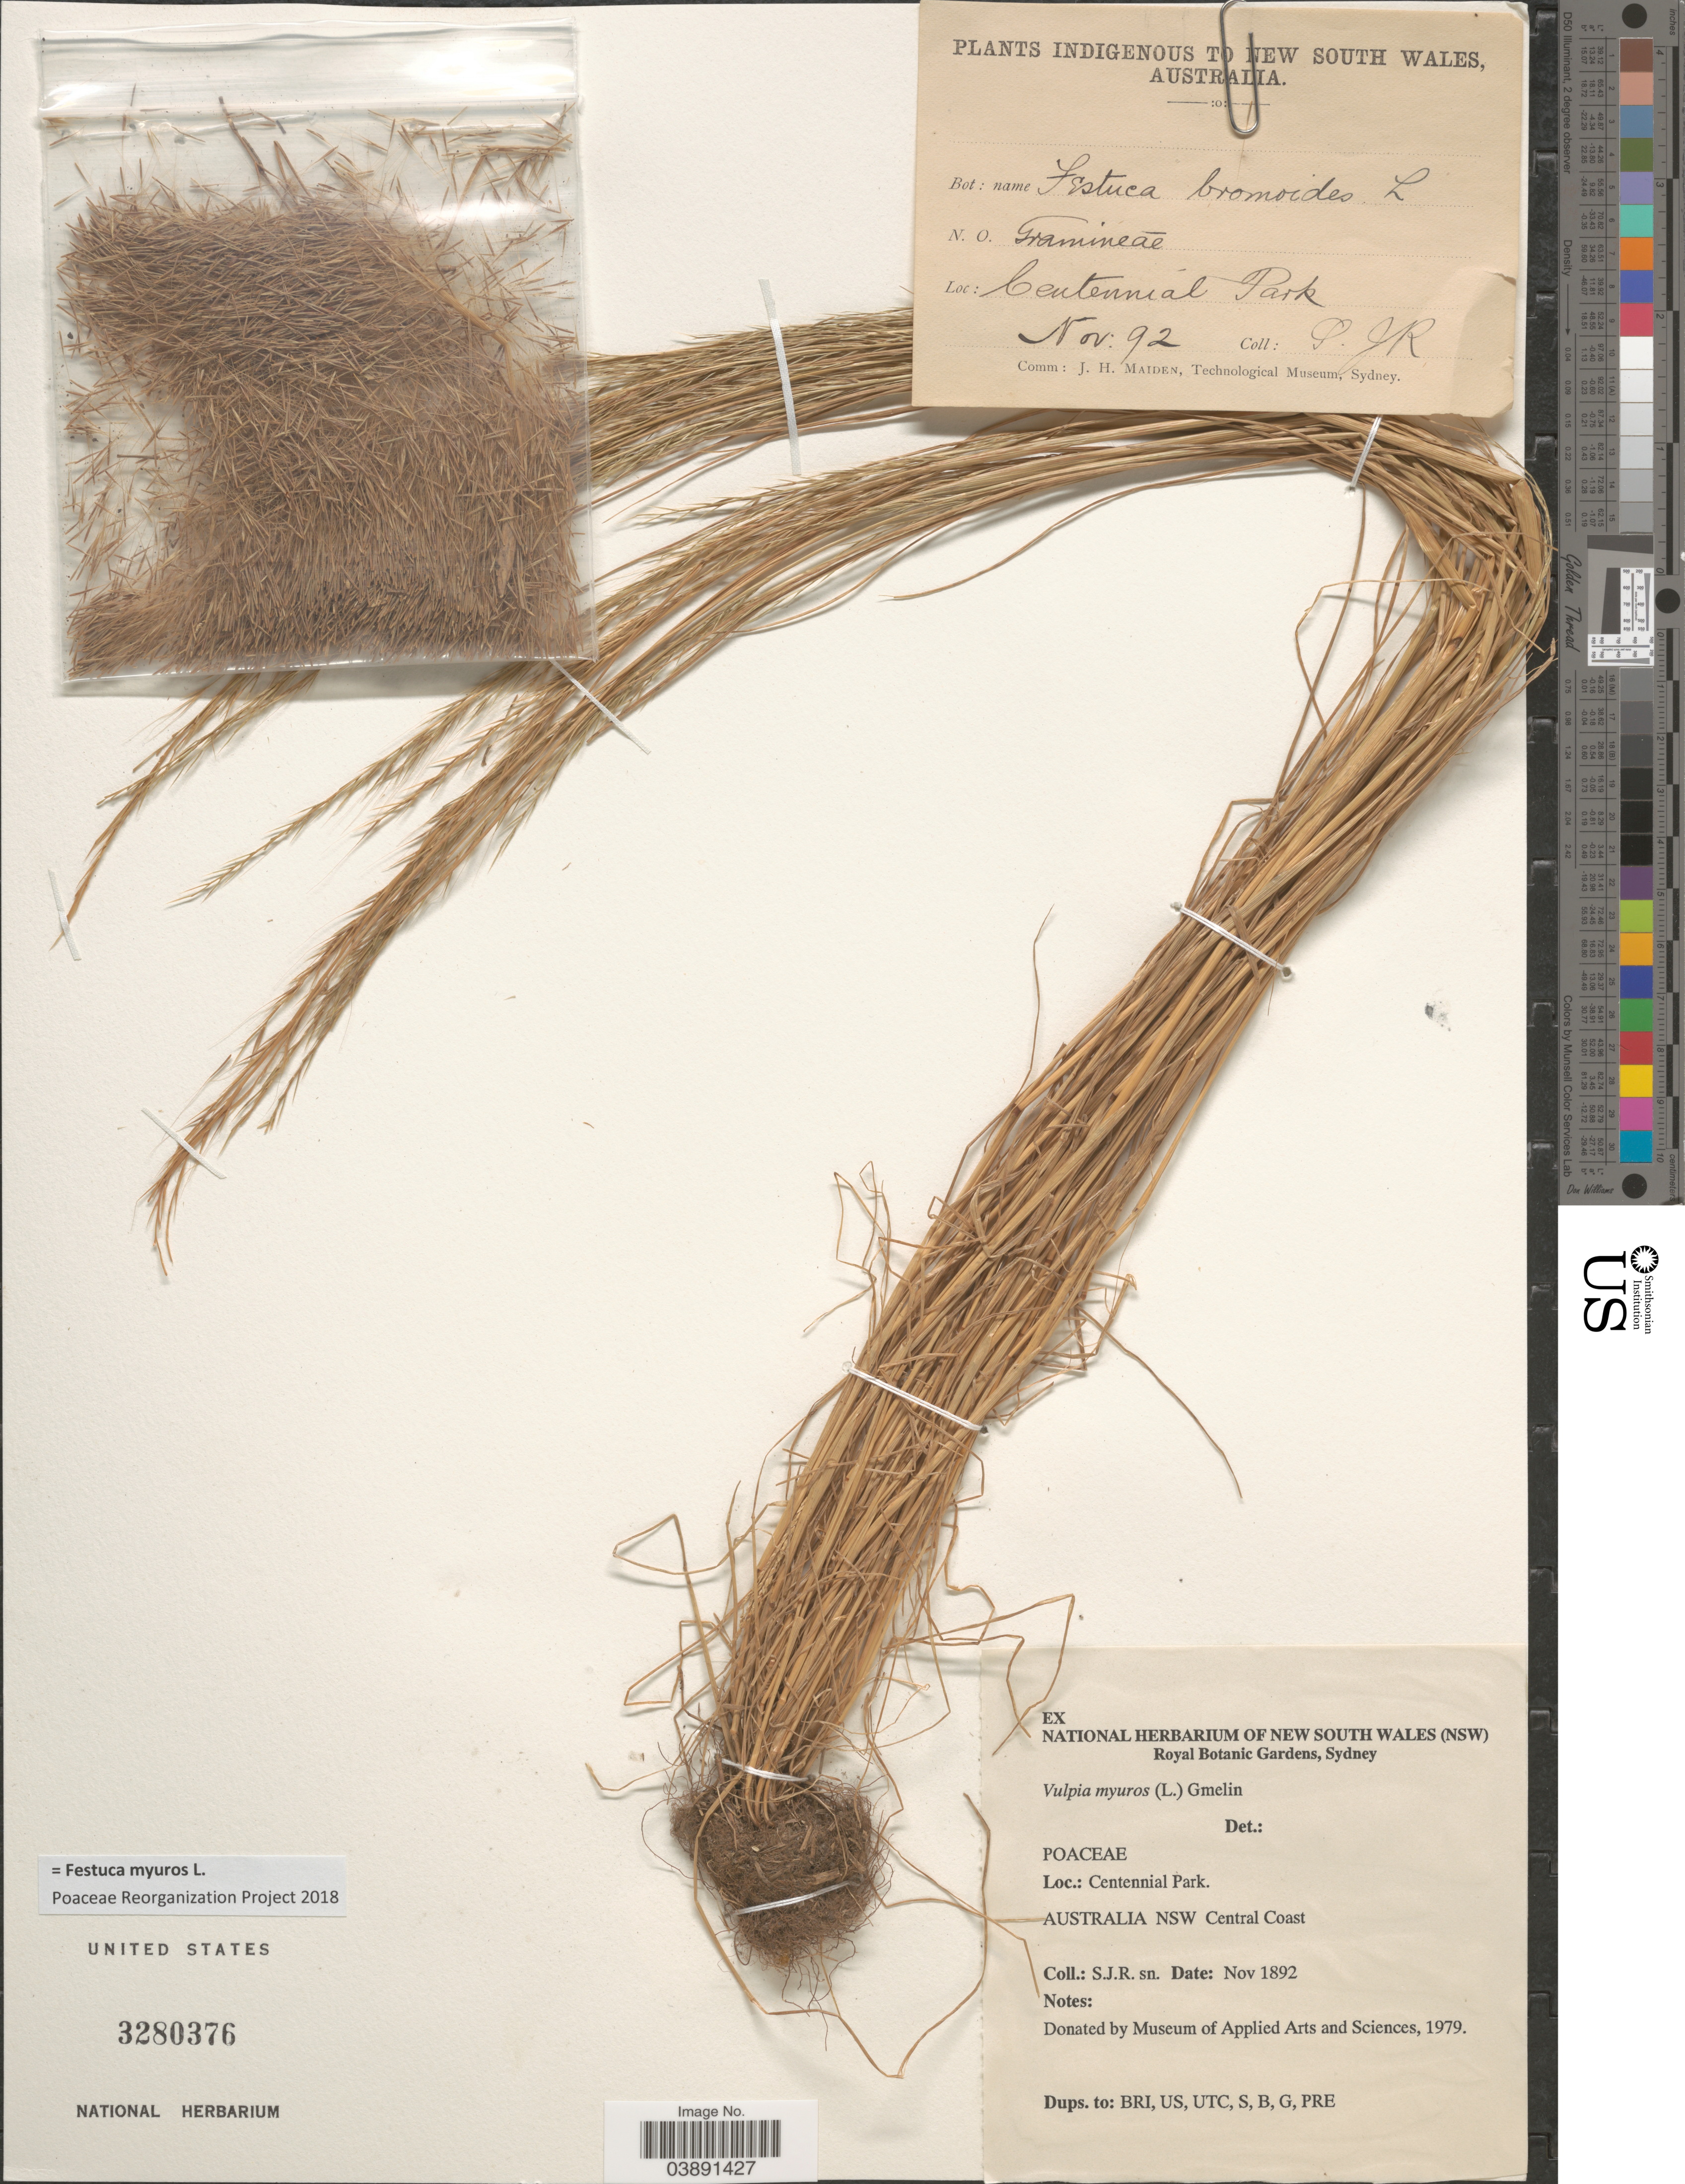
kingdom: Plantae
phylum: Tracheophyta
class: Liliopsida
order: Poales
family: Poaceae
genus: Festuca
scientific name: Festuca myuros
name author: L.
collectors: S. J. R.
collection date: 1892-11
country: Australia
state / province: New South Wales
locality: Centennial Park. Central Coast.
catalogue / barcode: US 3280376